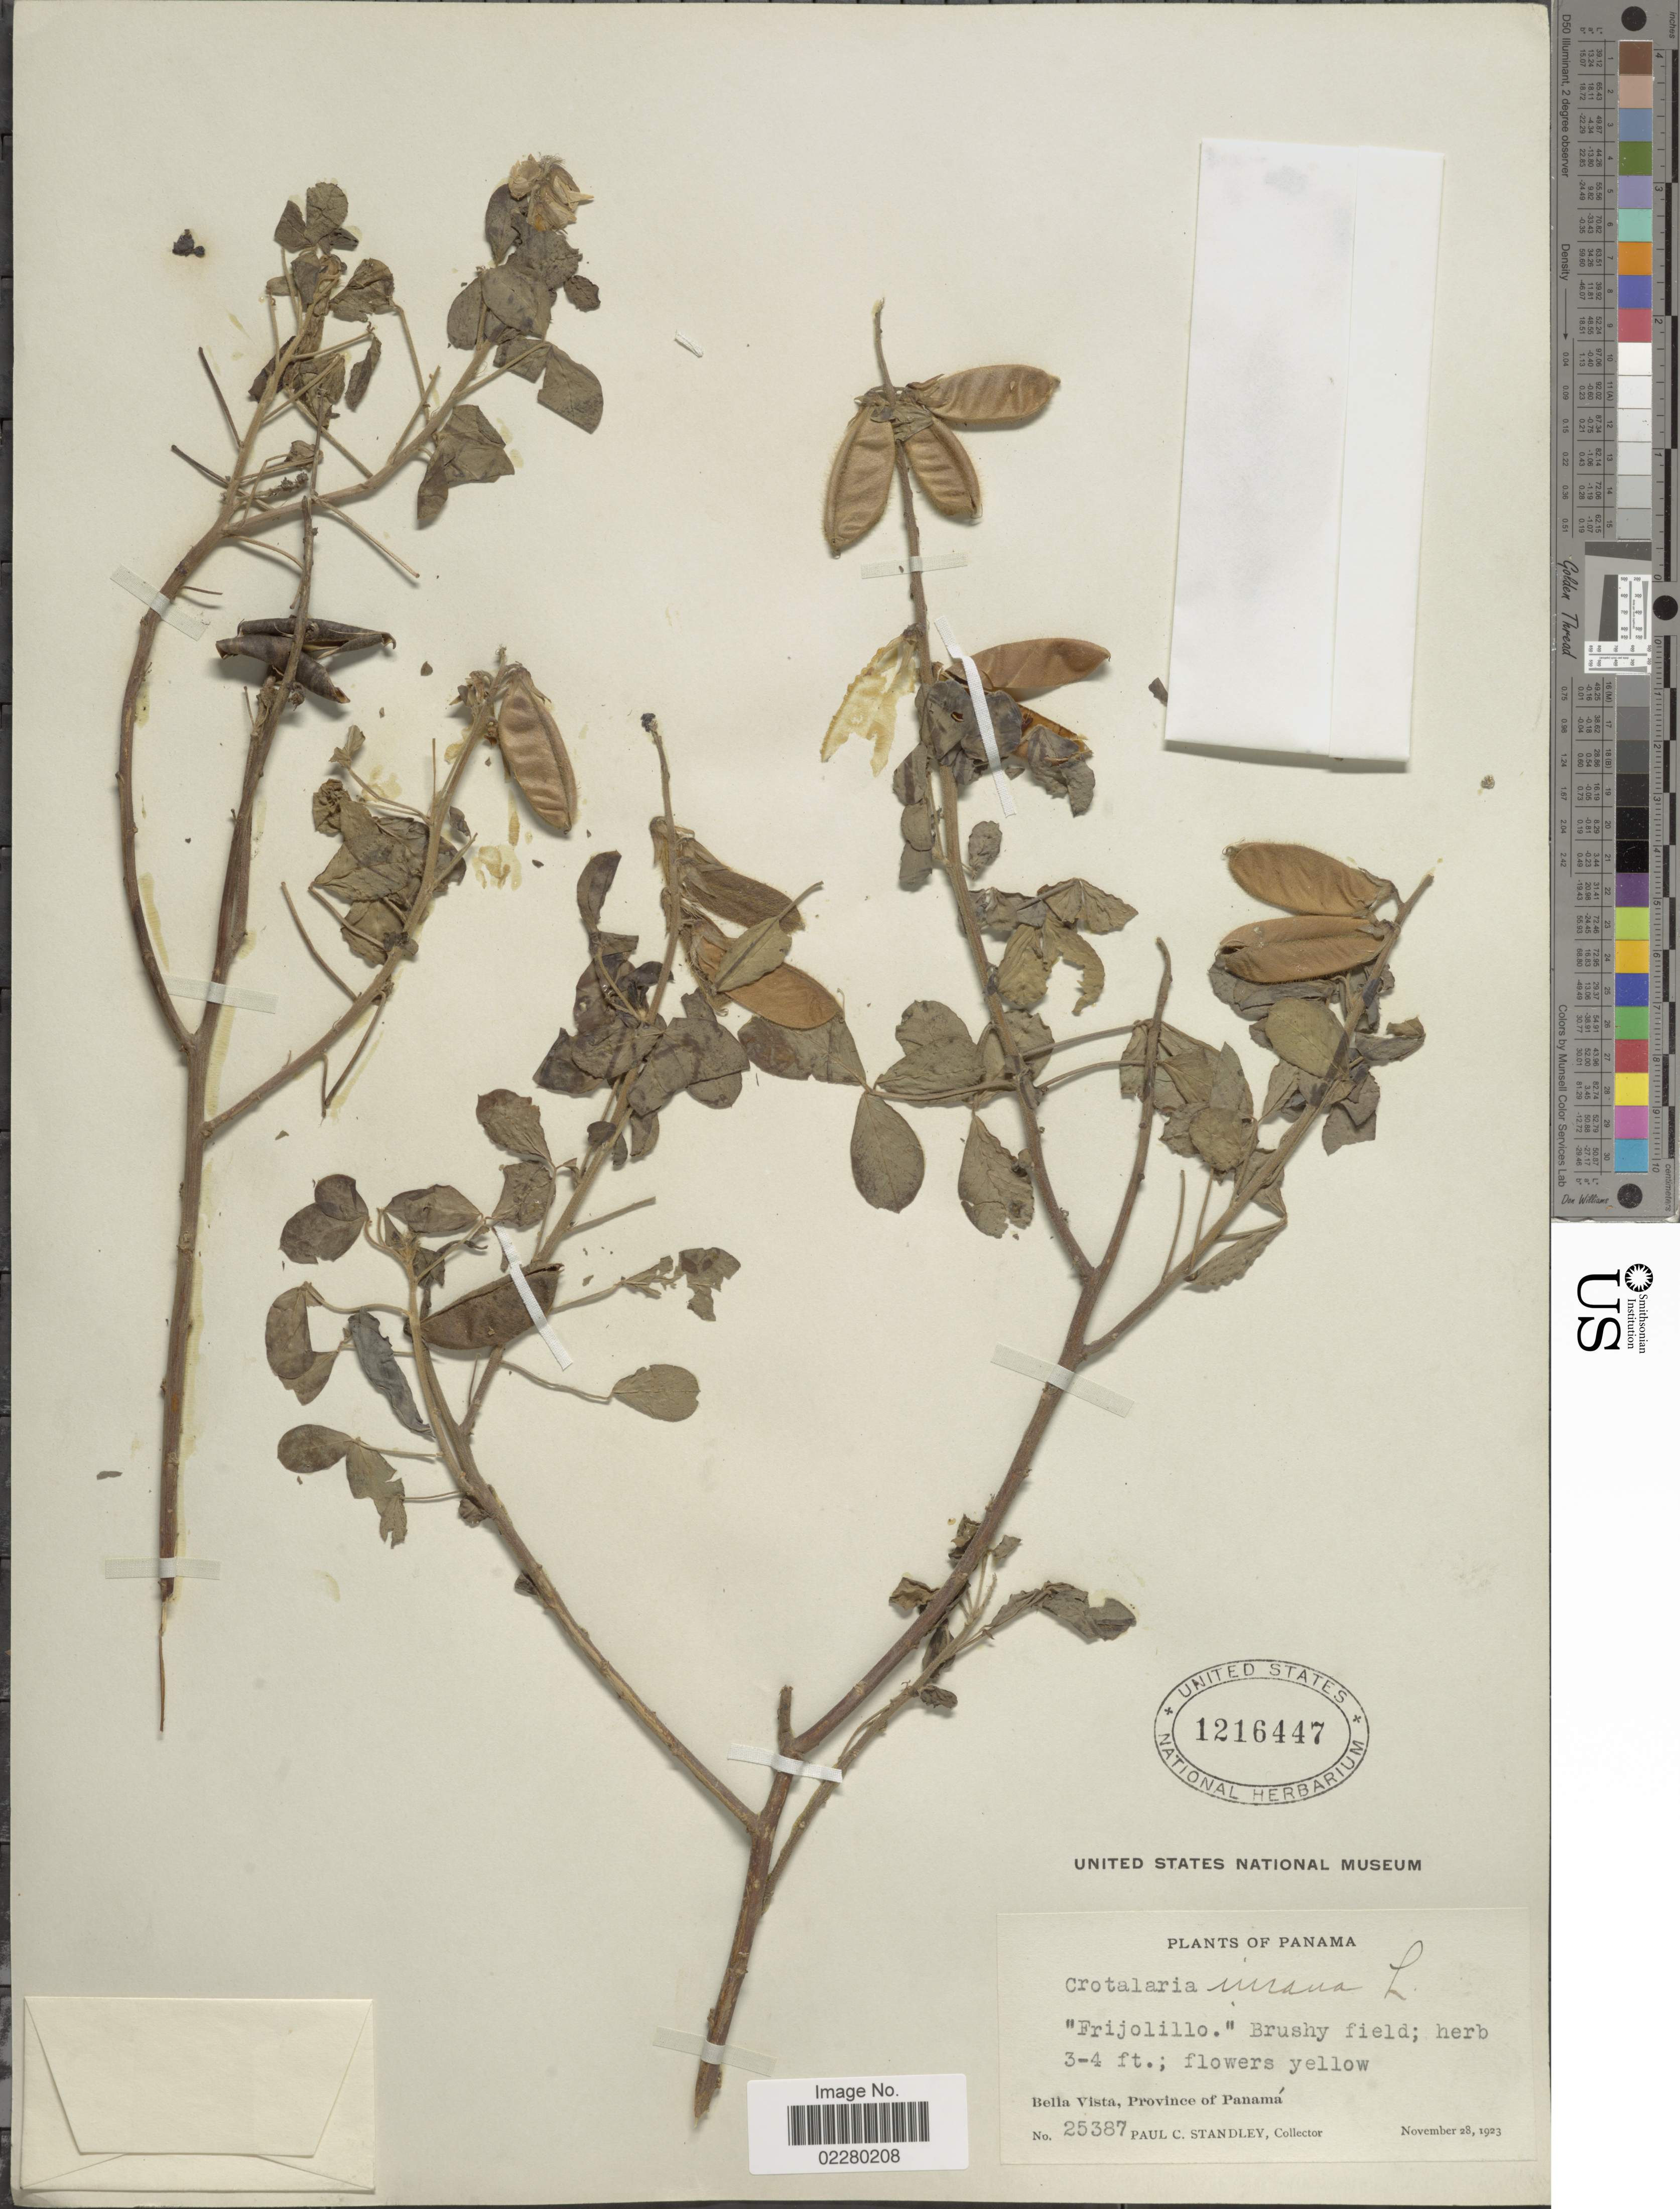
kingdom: Plantae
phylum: Tracheophyta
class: Magnoliopsida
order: Fabales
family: Fabaceae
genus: Crotalaria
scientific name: Crotalaria incana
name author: L.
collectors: P. C. Standley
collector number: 25387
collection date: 1923-11-28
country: Panama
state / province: Panamá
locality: Bella Vista, Province of Panamá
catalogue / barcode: US 1216447